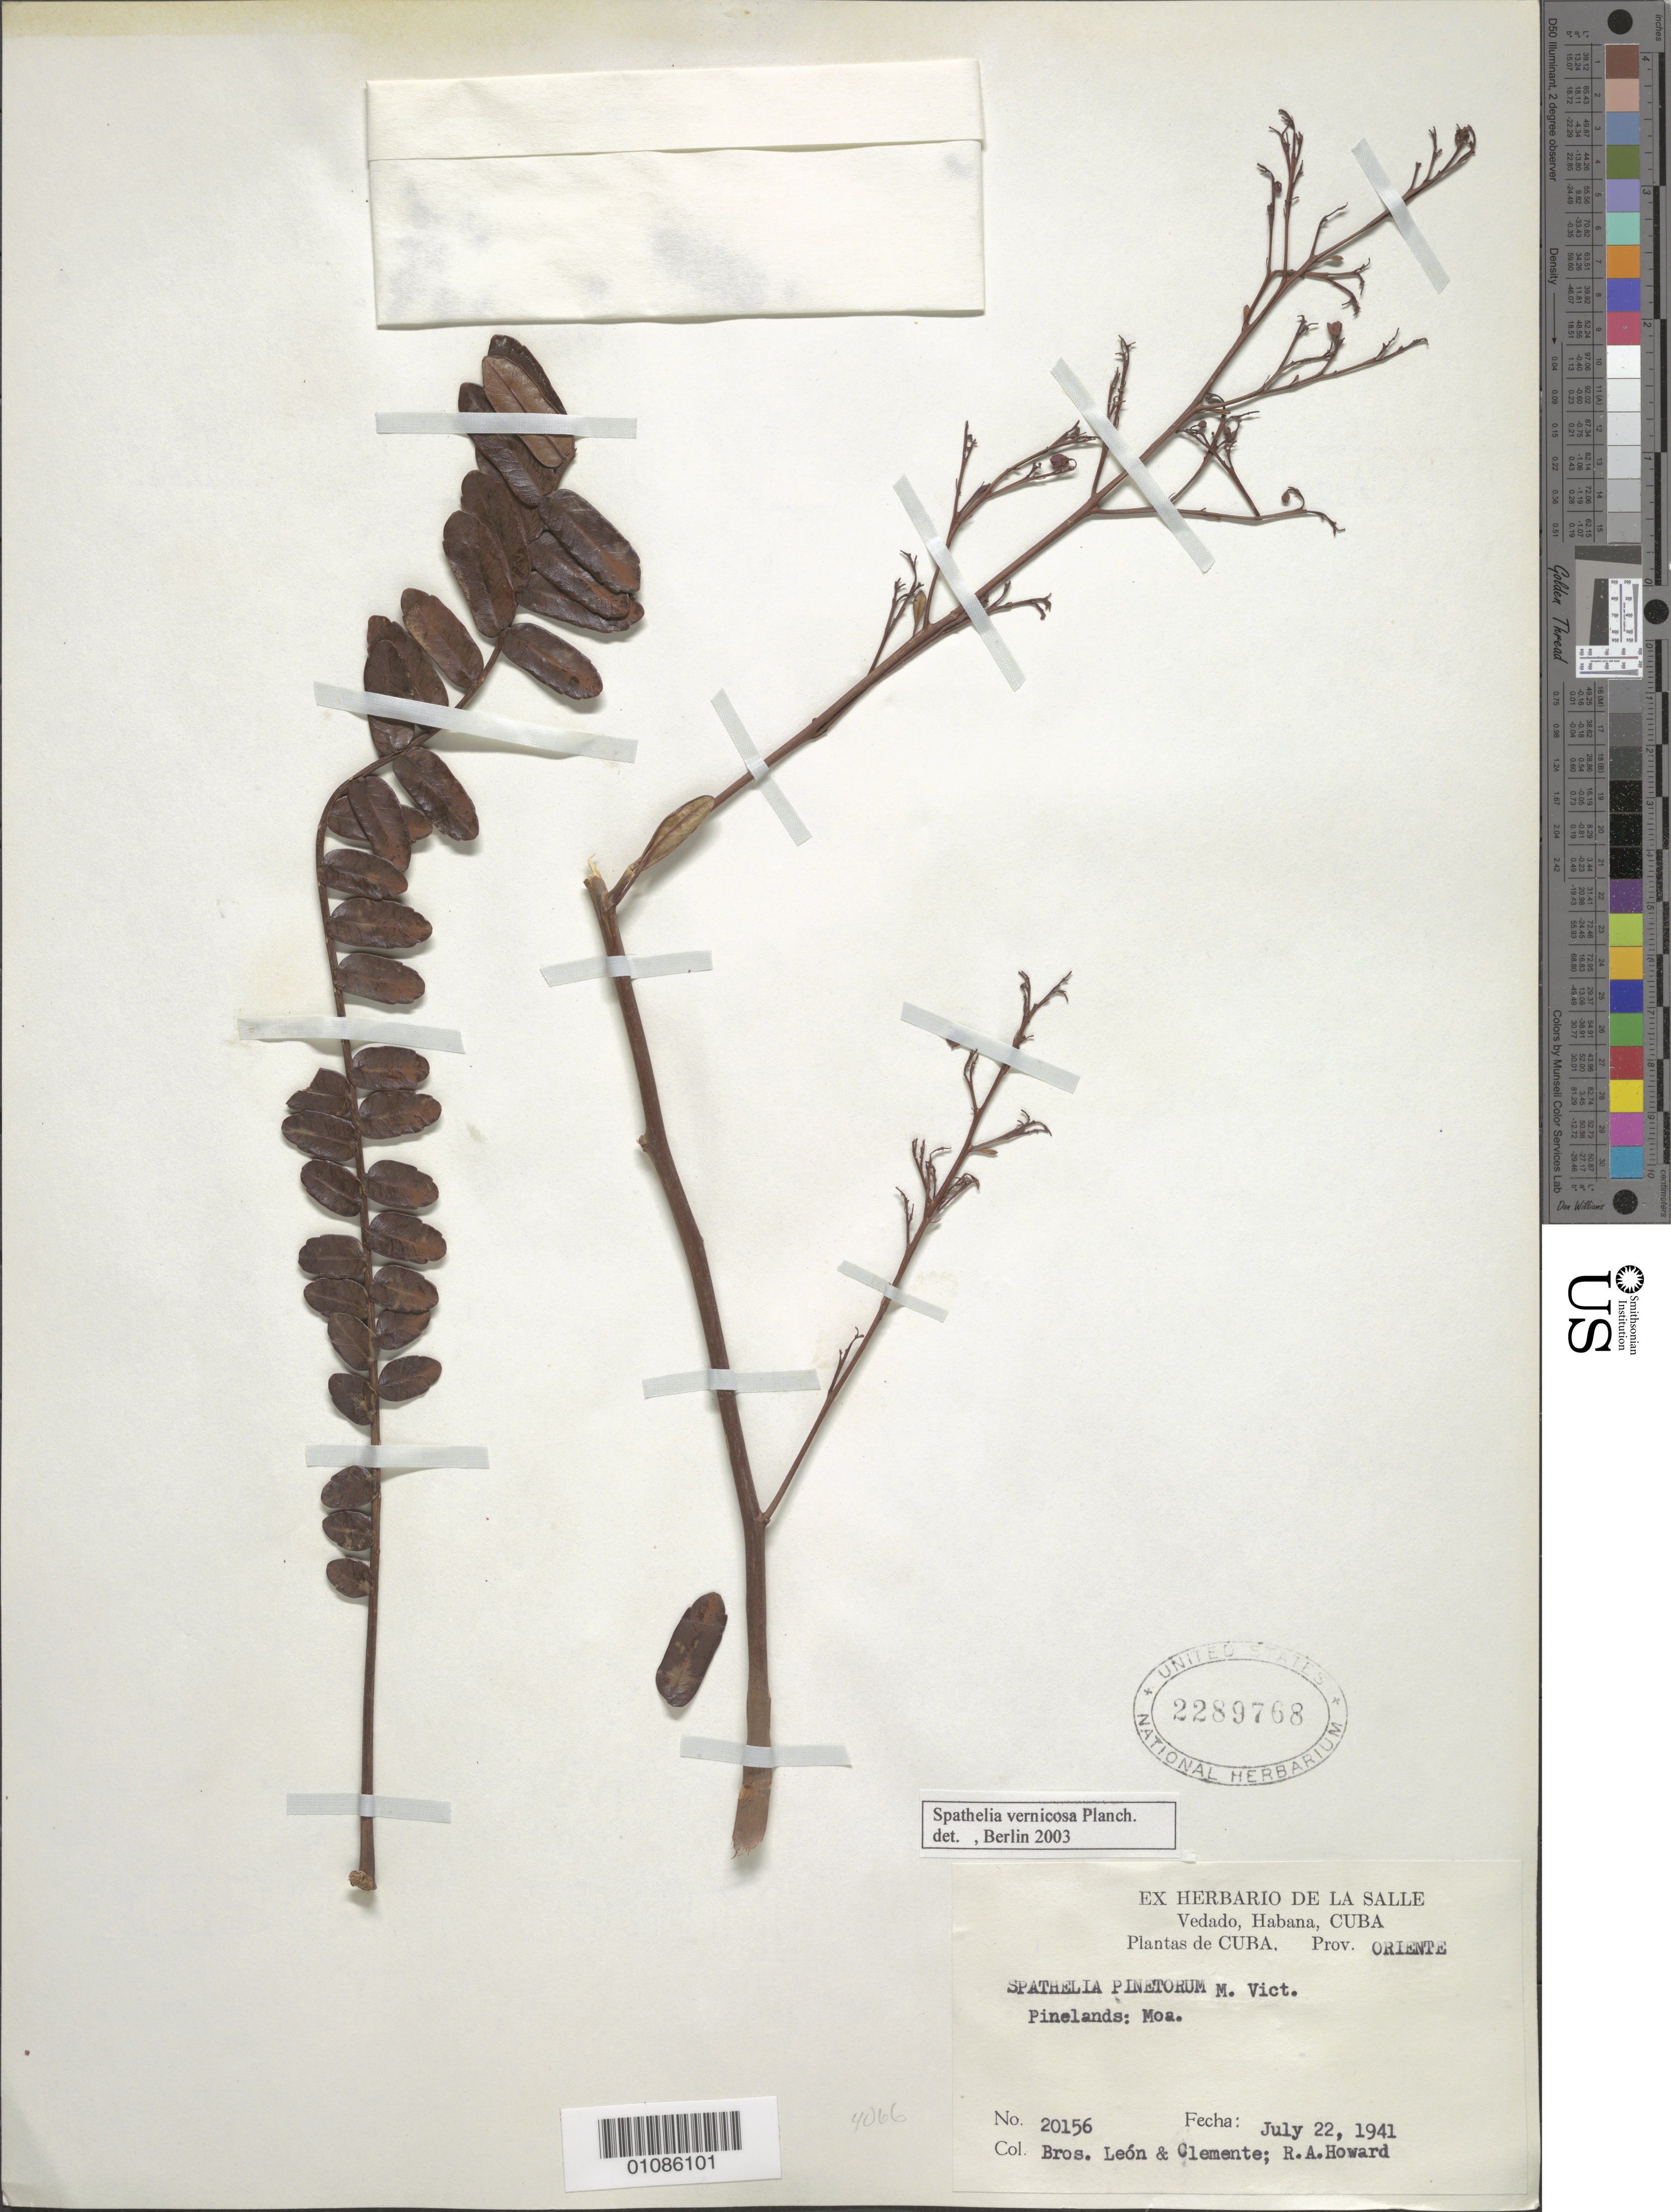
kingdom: Plantae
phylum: Tracheophyta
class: Magnoliopsida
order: Sapindales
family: Rutaceae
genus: Spathelia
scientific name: Spathelia pinetorum subsp. megaphylla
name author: (Vict.) Borhidi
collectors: Bro. León, Bro. Clemente & R. A. Howard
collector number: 20156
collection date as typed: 22 Jul 1941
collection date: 1941-07-22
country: Cuba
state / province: Holguín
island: Cuba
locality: Pineland: Moa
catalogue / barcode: US 2289768